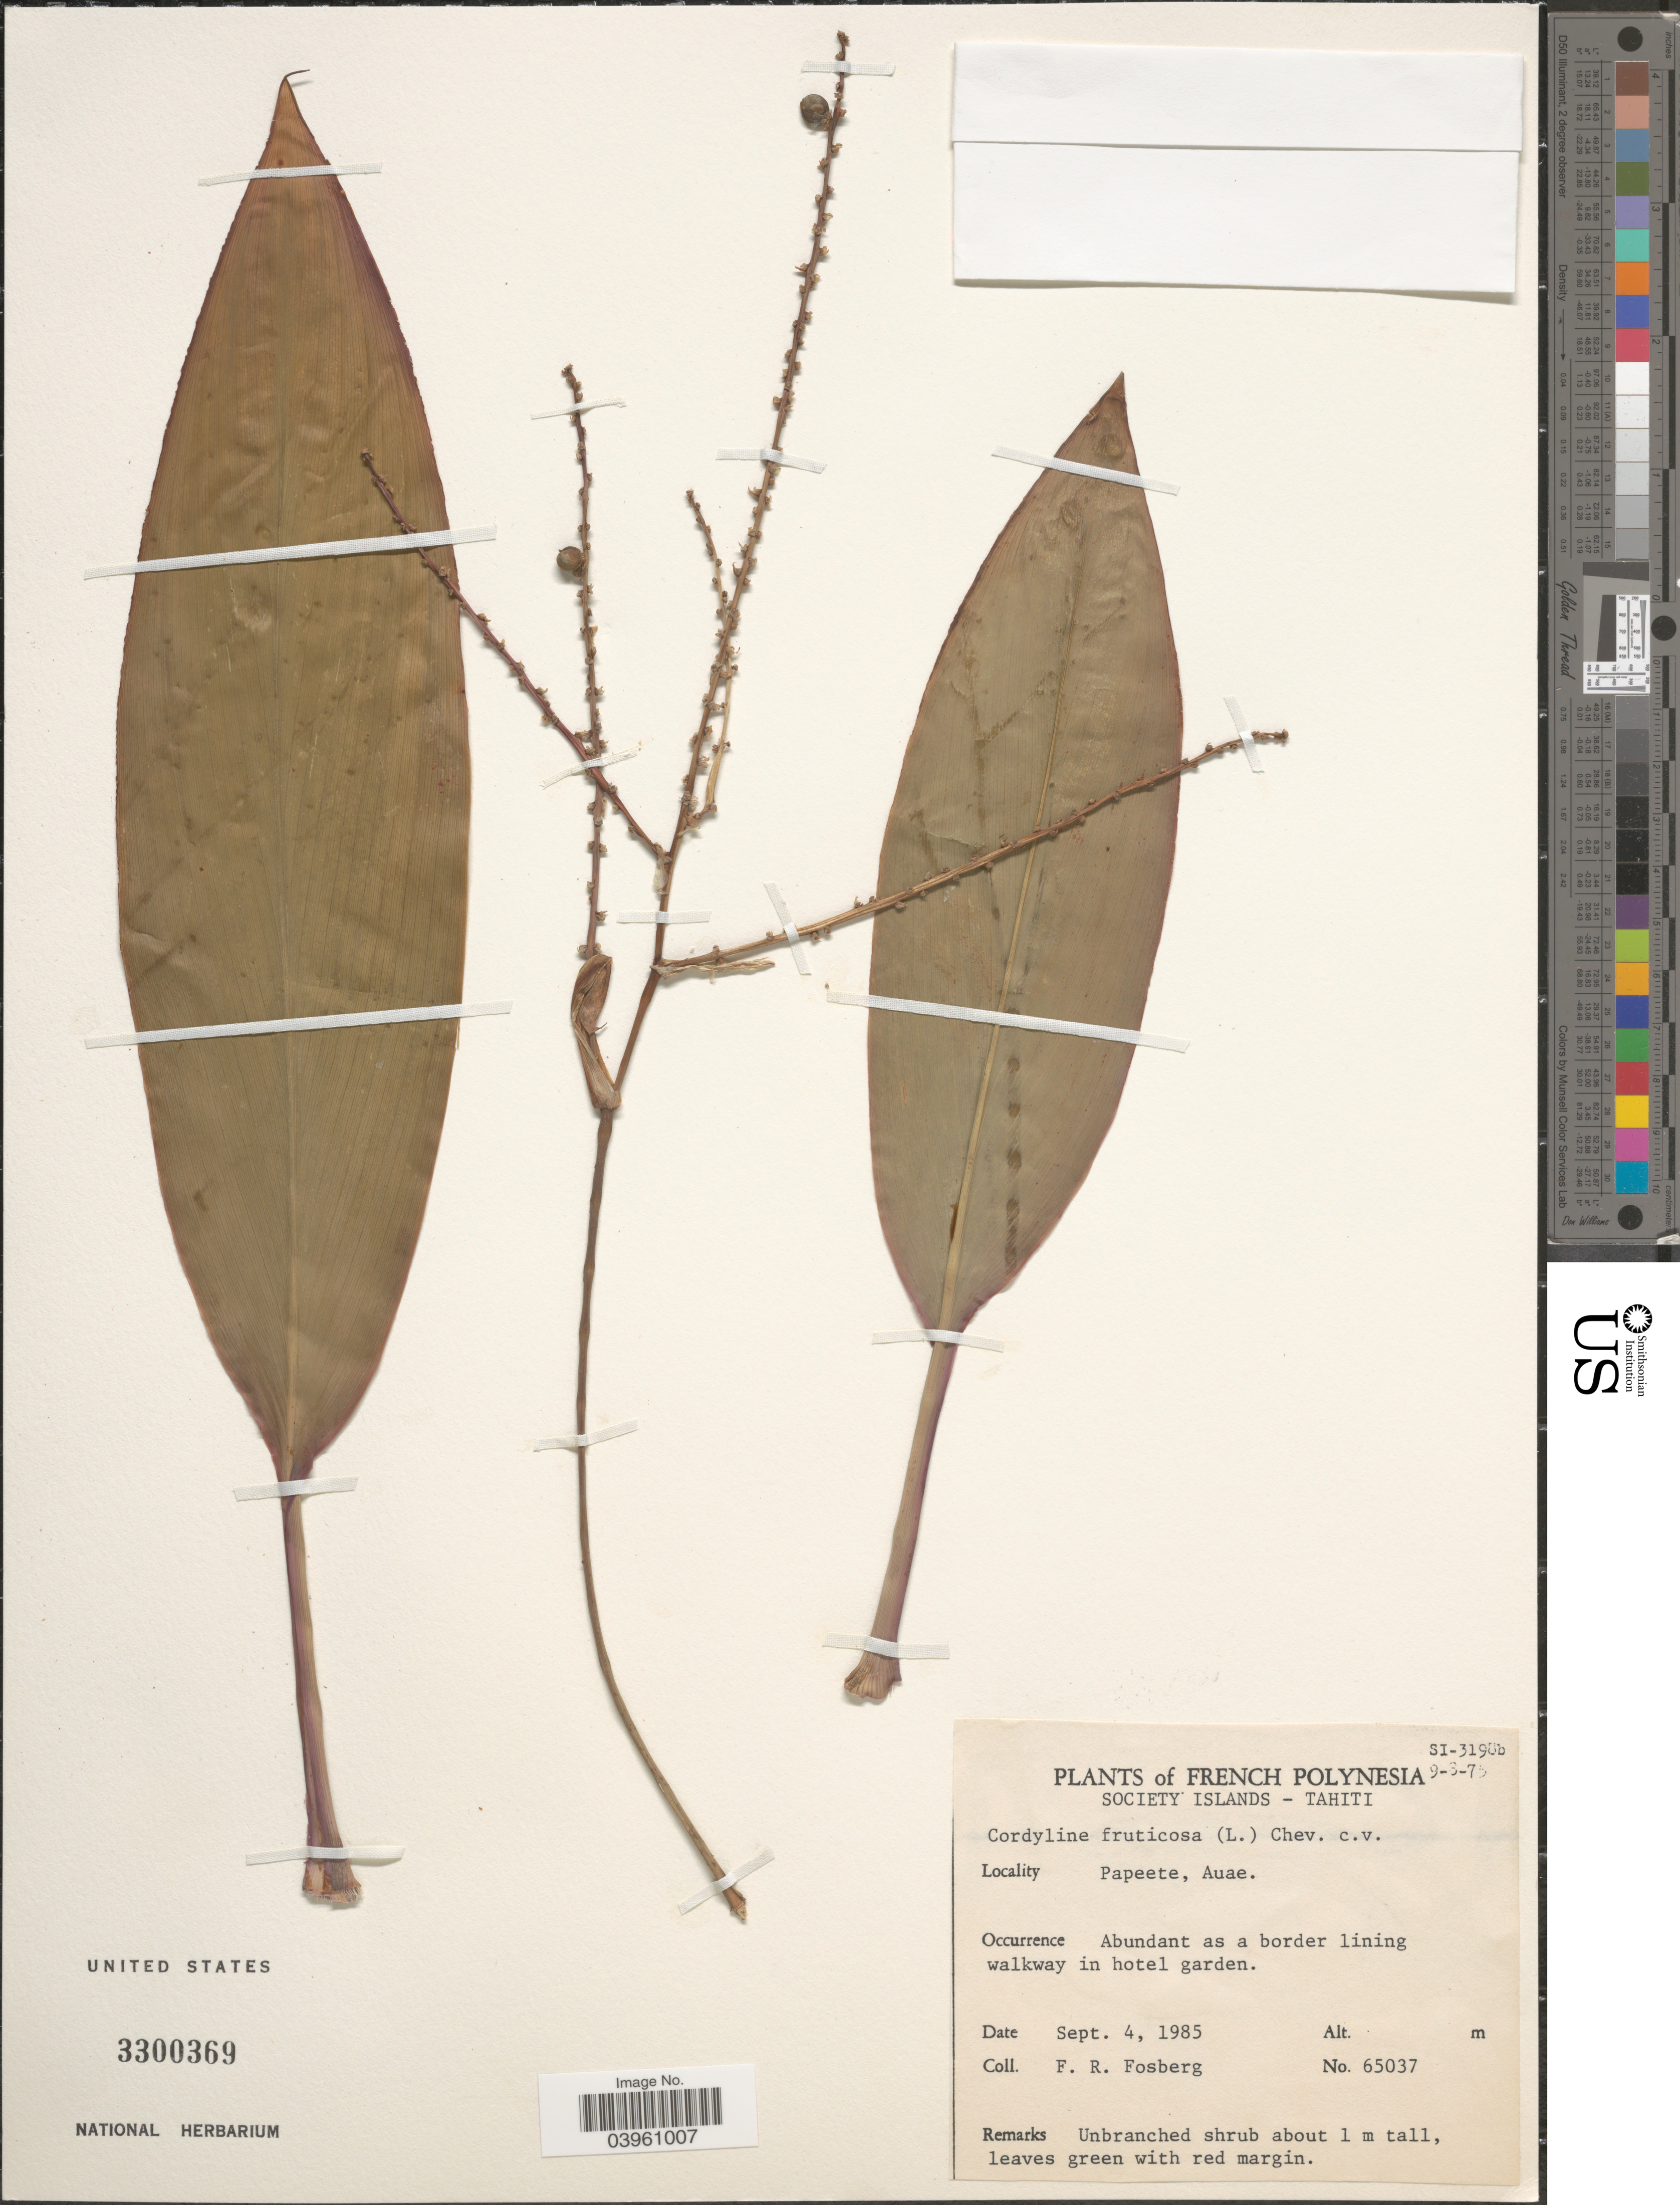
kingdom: Plantae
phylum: Tracheophyta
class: Liliopsida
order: Asparagales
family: Asparagaceae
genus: Cordyline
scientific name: Cordyline fruticosa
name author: (L.) A. Chev.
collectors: F. R. Fosberg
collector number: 65037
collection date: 1985-09-04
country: French Polynesia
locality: Society Islands. Tahiti. Papeete, Auae.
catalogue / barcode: US 3300369